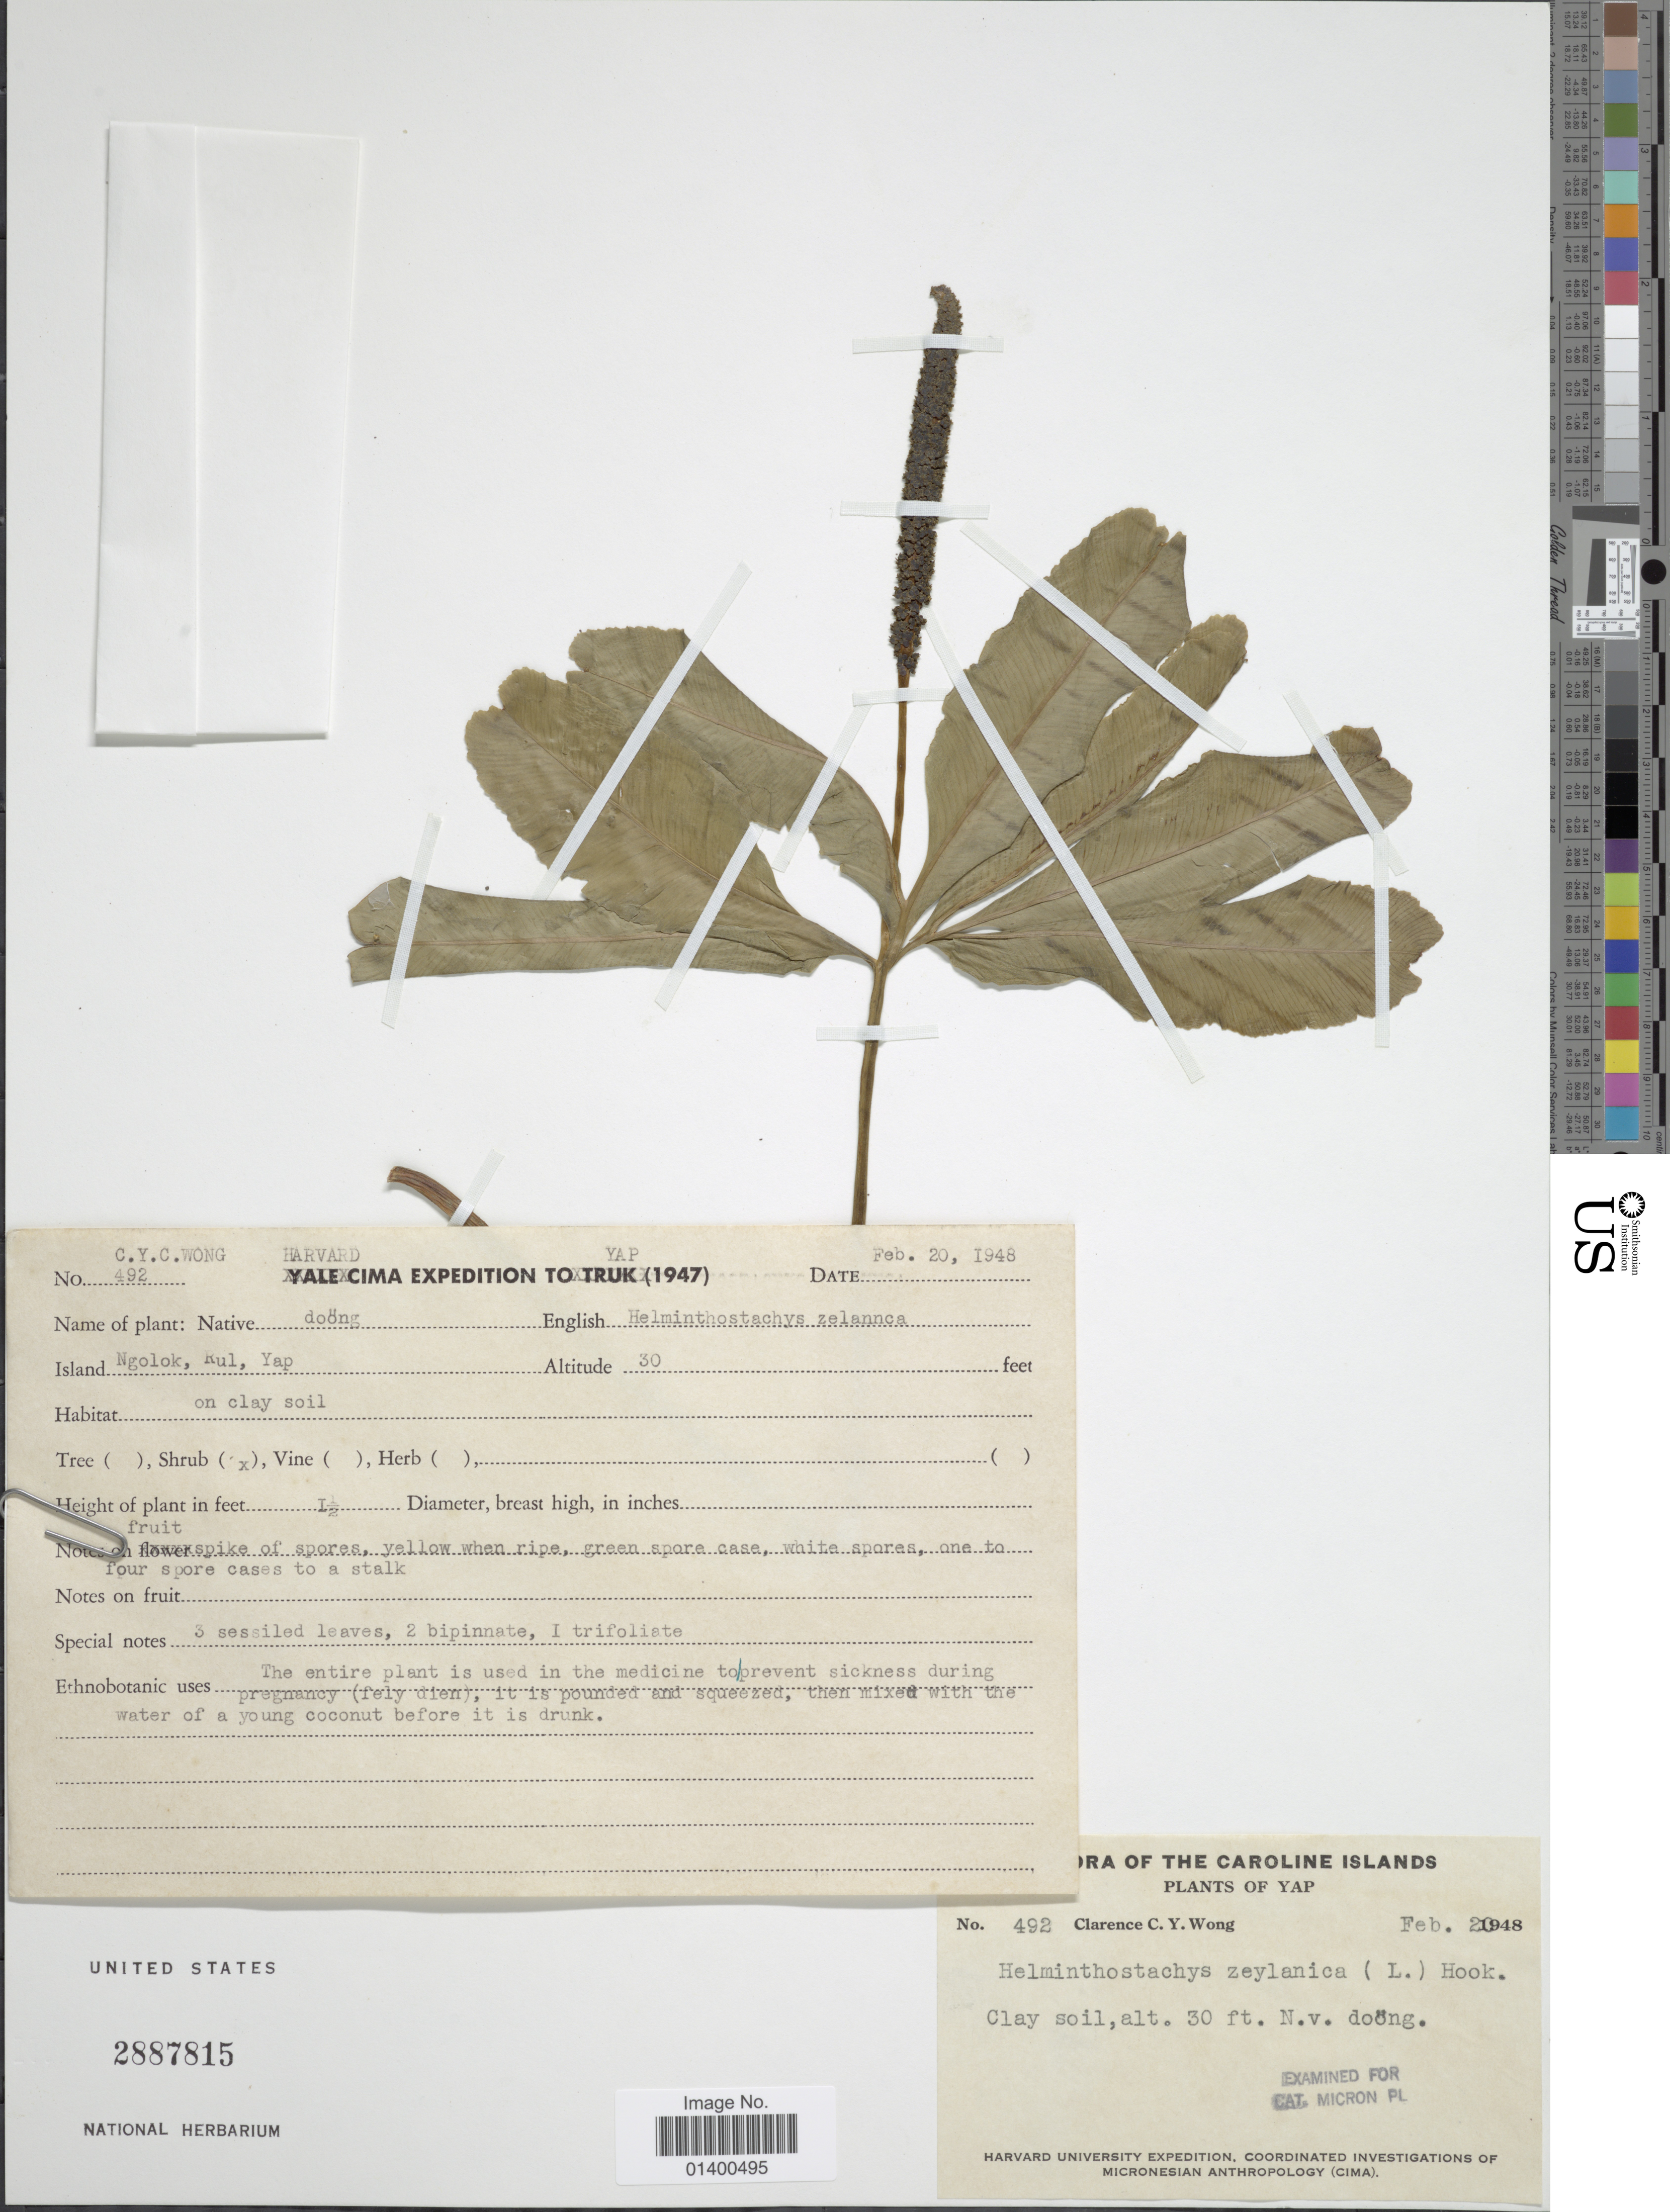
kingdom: Plantae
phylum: Tracheophyta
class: Polypodiopsida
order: Ophioglossales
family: Ophioglossaceae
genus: Helminthostachys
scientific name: Helminthostachys zeylanica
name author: (L.) Hook.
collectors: C. Wong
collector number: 492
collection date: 1948-02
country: Micronesia, Federated States of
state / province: Yap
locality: Island Ngolok, Rul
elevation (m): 9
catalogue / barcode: US 2887815